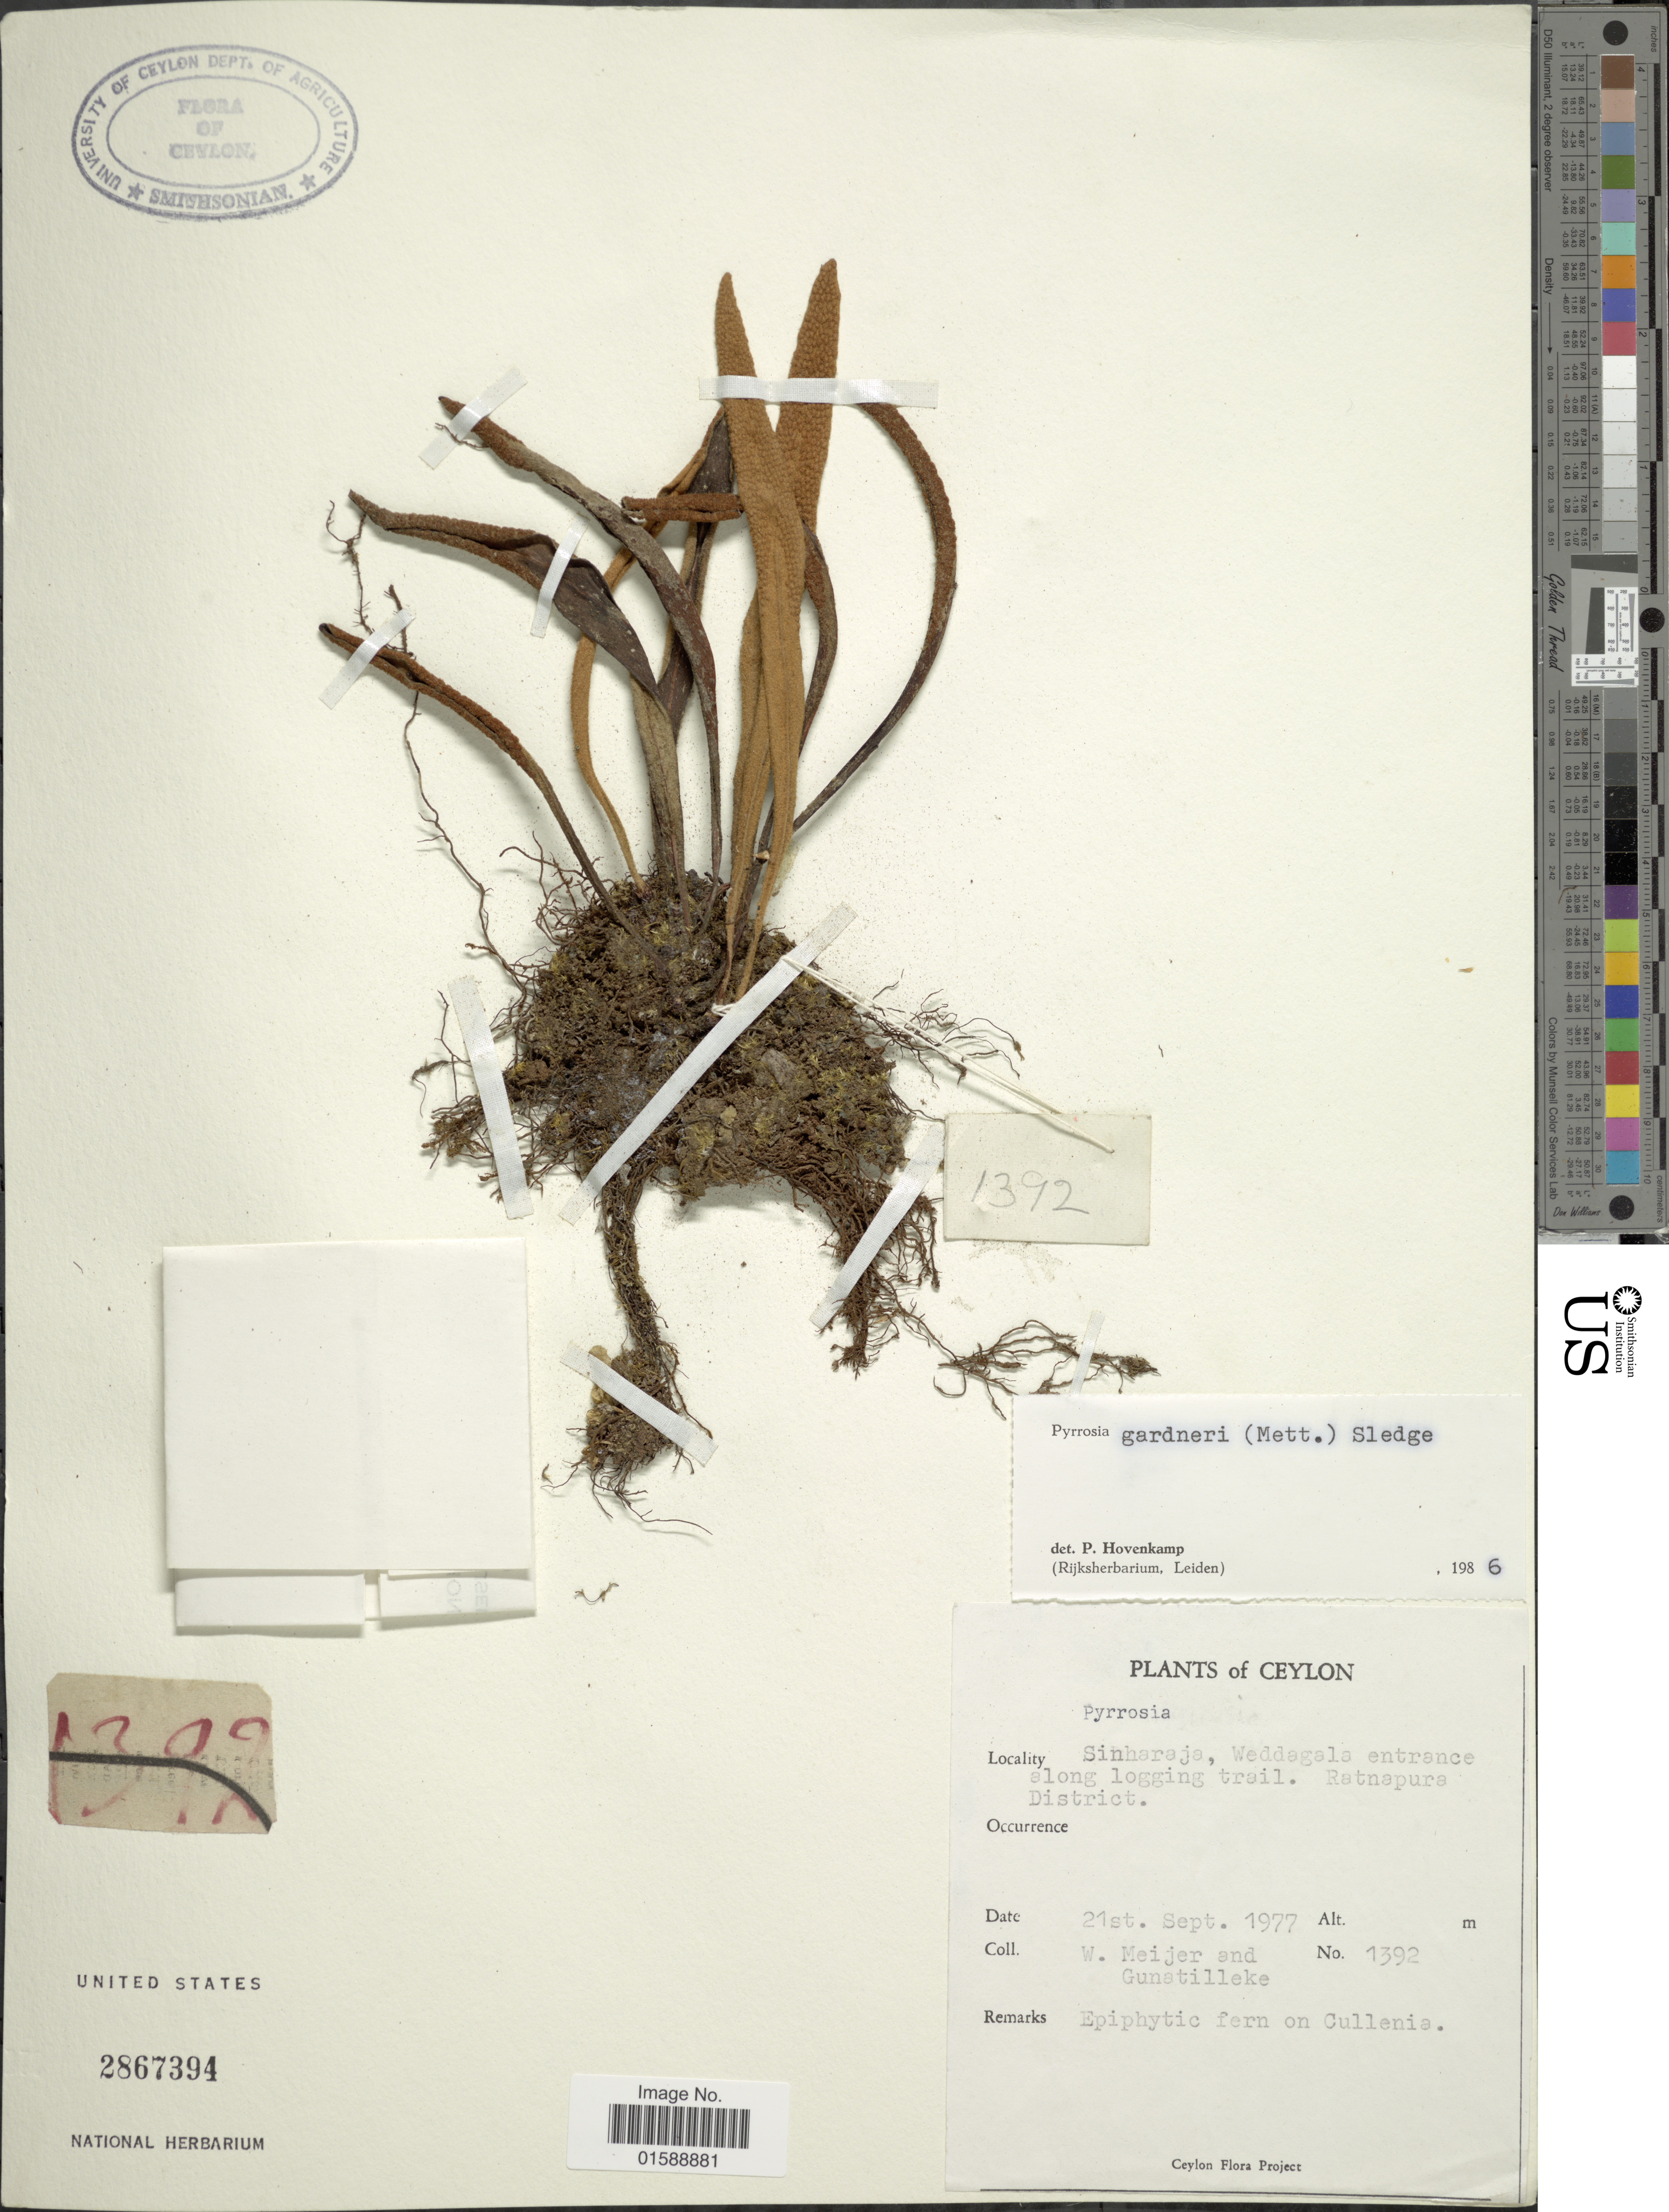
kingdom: Plantae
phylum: Tracheophyta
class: Polypodiopsida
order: Polypodiales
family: Polypodiaceae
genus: Pyrrosia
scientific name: Pyrrosia gardneri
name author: (Kunze ex Mett.) Sledge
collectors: W. Meijer & -- Gunatilleke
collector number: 1392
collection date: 1977-09-21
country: Sri Lanka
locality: Ceylon. Sinharaja, Weddagala entrance along logging trail. Ratnapura District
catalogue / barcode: US 2867394